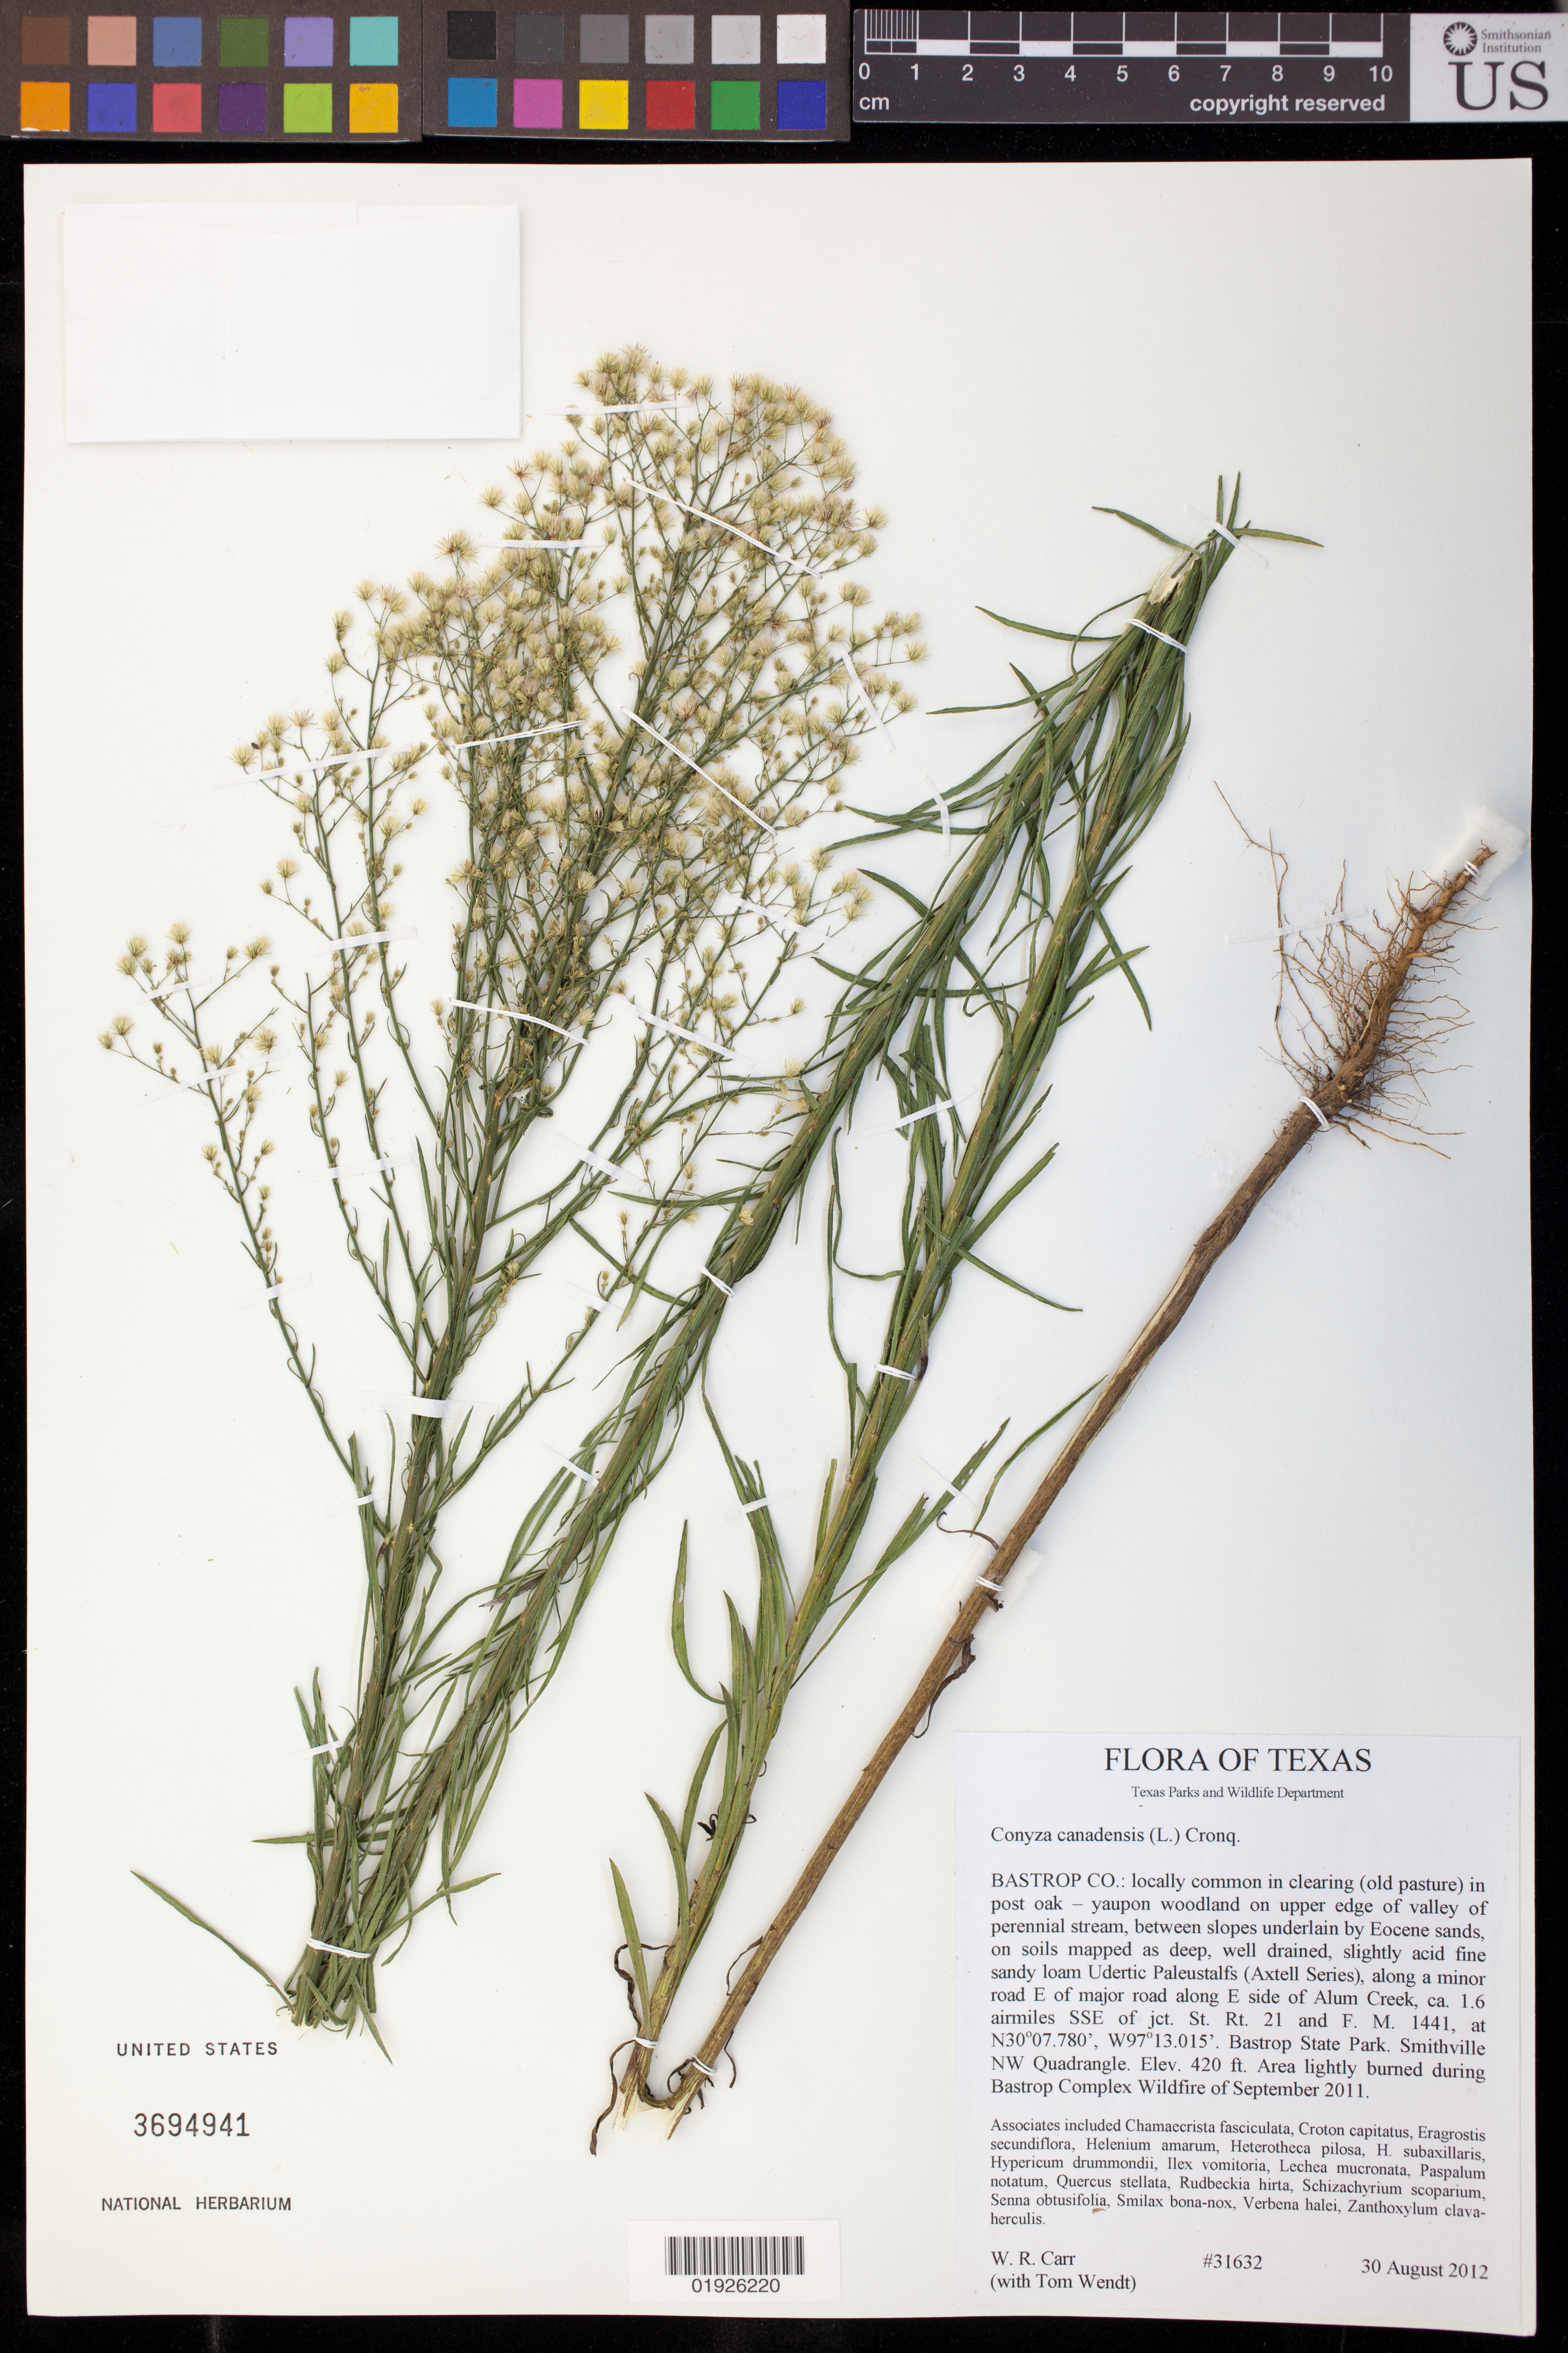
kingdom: Plantae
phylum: Tracheophyta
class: Magnoliopsida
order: Asterales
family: Asteraceae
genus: Conyza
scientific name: Conyza canadensis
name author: (L.) Cronq.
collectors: W. Carr & T. L. Wendt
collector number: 31632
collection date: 2012-08-30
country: United States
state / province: Texas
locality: Bastrop Co.: along a minor road E of major road along E side of Alum Creek ca. 1.6 airmiles SSE of jct. St. Rt. 21 and F.M. 1441, Bastrop State Park. Smithville NW Quadrangle. Area burned during Bastrop Complex Wildfire of September 2011.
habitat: Area lightly burned during Bastrop Complex Wildlife of September 2011.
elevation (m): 128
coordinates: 30 07.780 N, 097 13.015 W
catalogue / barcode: US 3694941